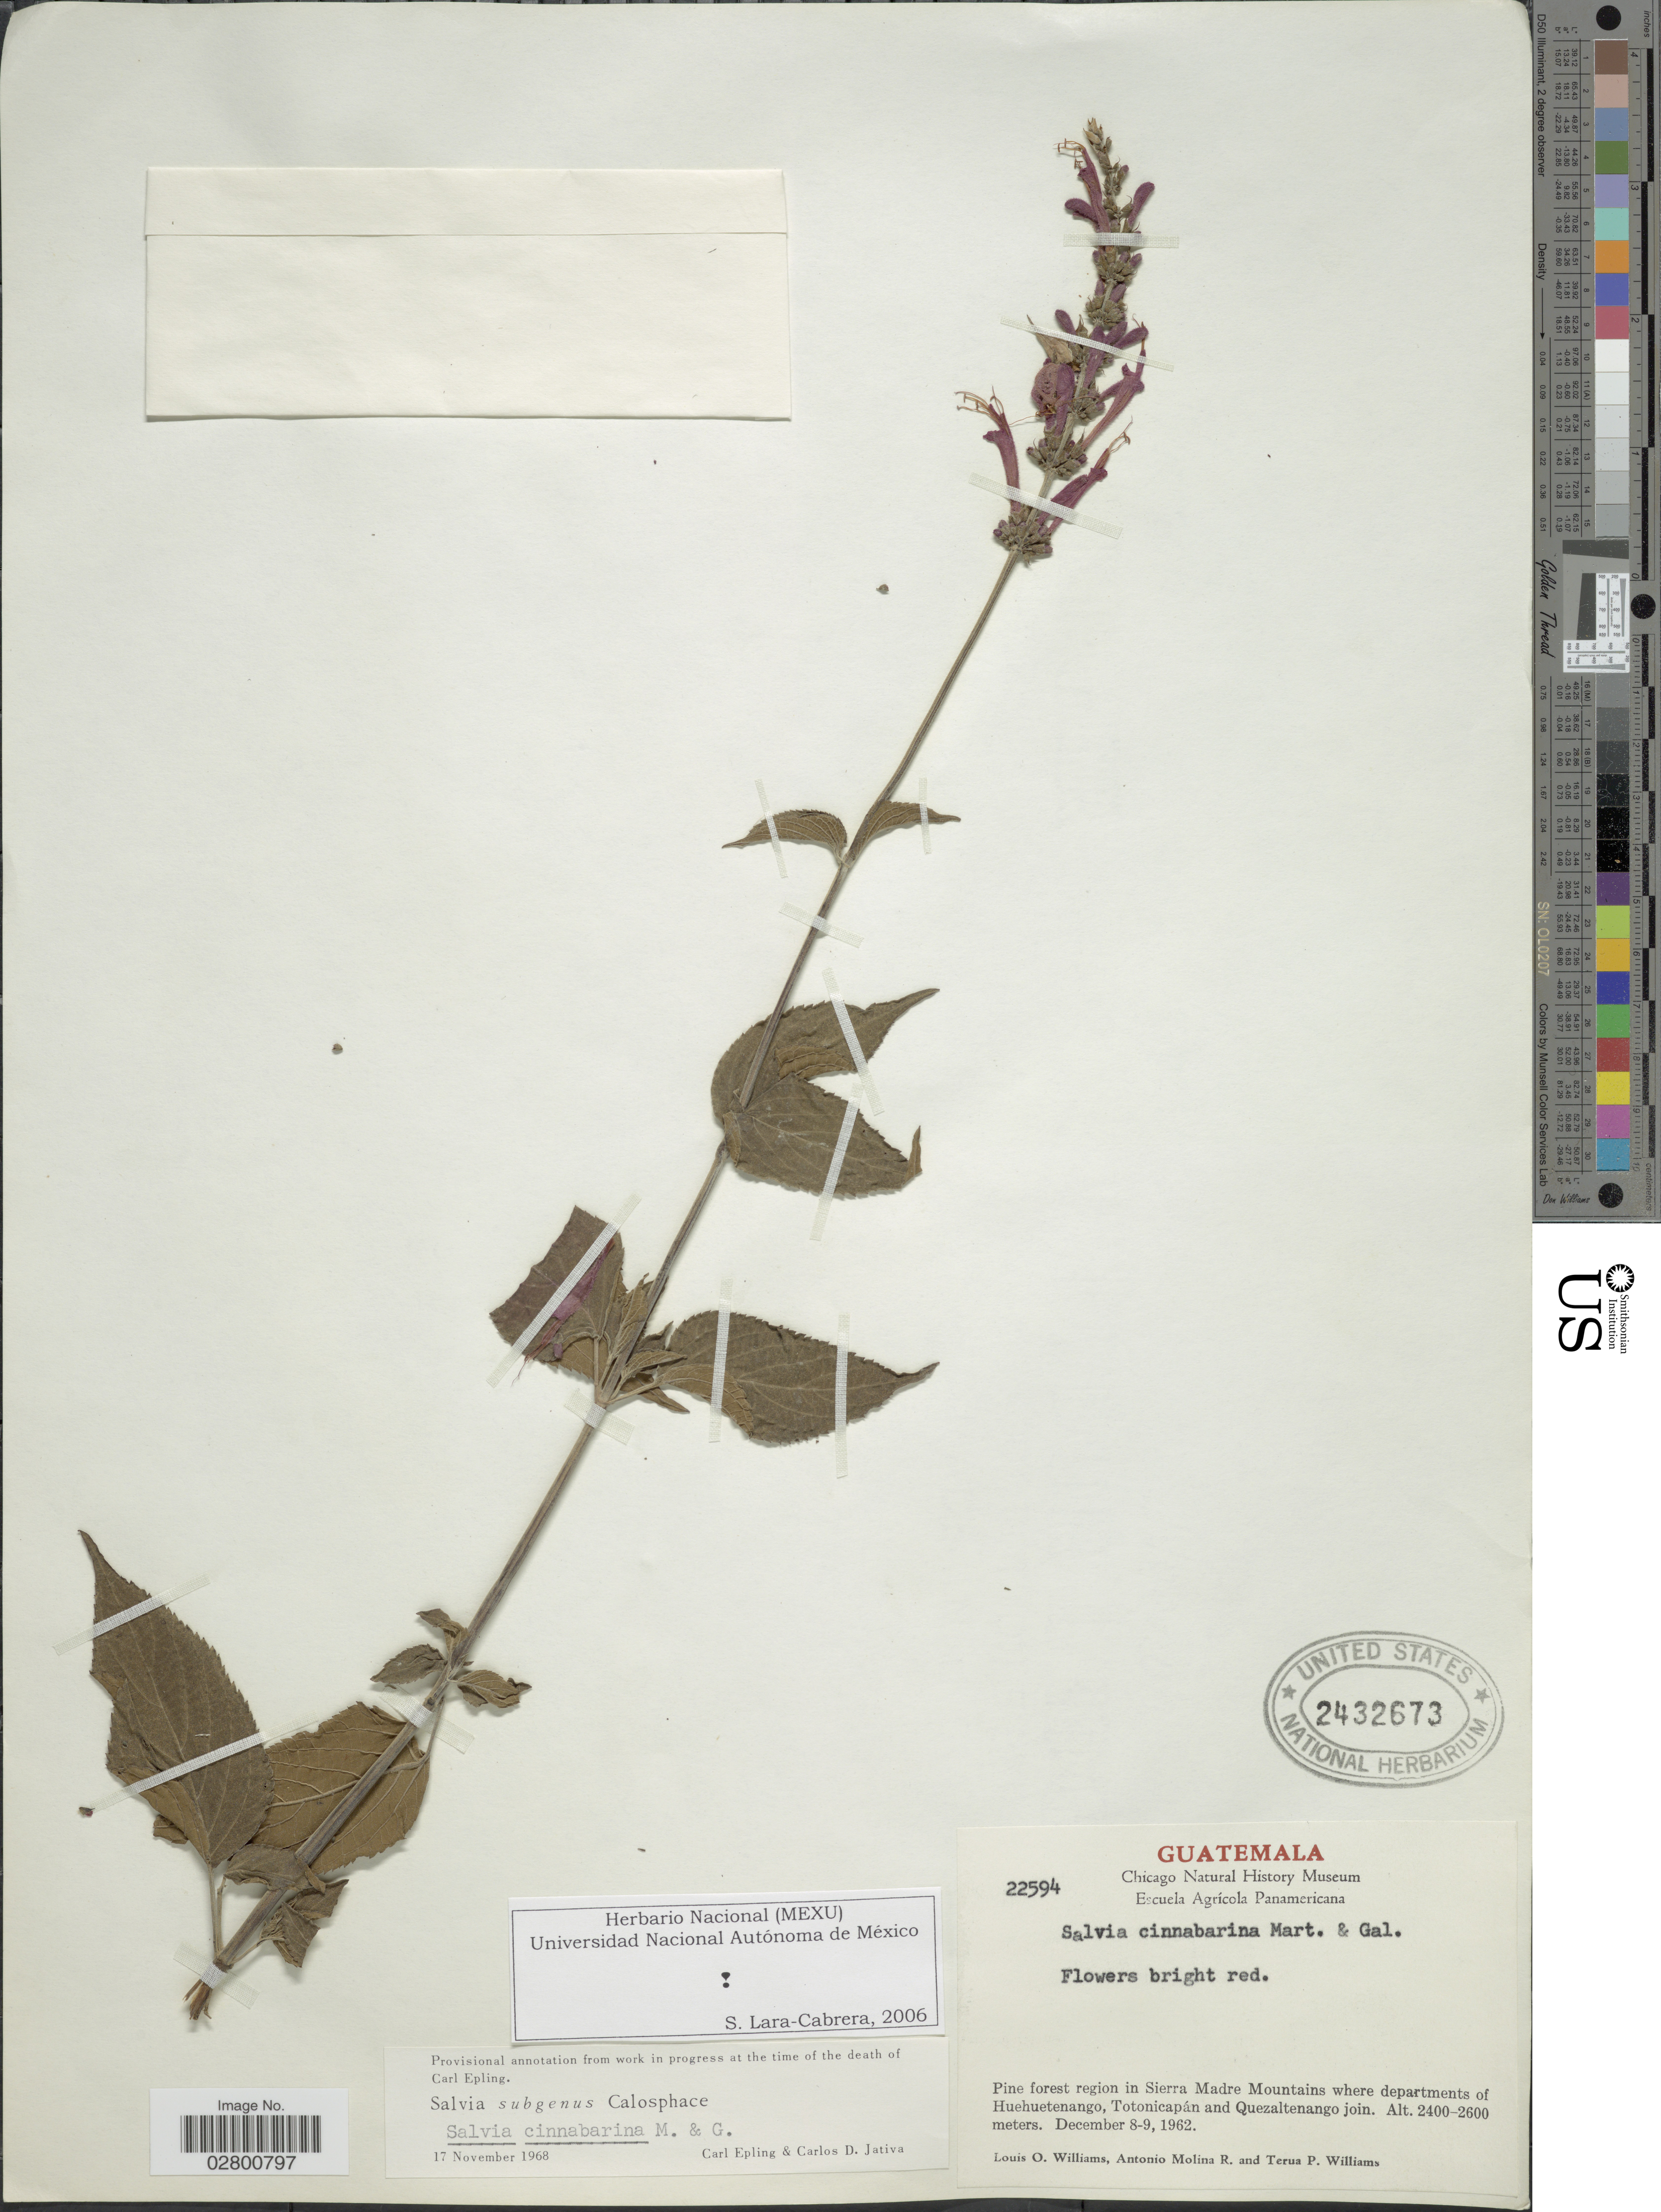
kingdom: Plantae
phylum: Tracheophyta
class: Magnoliopsida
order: Lamiales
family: Lamiaceae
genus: Salvia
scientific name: Salvia cinnabarina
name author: M. Martens & Galeotti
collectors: L. O. Williams, A. Molina R. & T. Williams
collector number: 22594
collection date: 1962-12-08/1962-12-09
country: Guatemala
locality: Pine forest region in Sierra Madre Mountains where departments of Huehuetenango, Totonicapán and Quezaltenango join.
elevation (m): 2400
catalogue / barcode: US 2432673